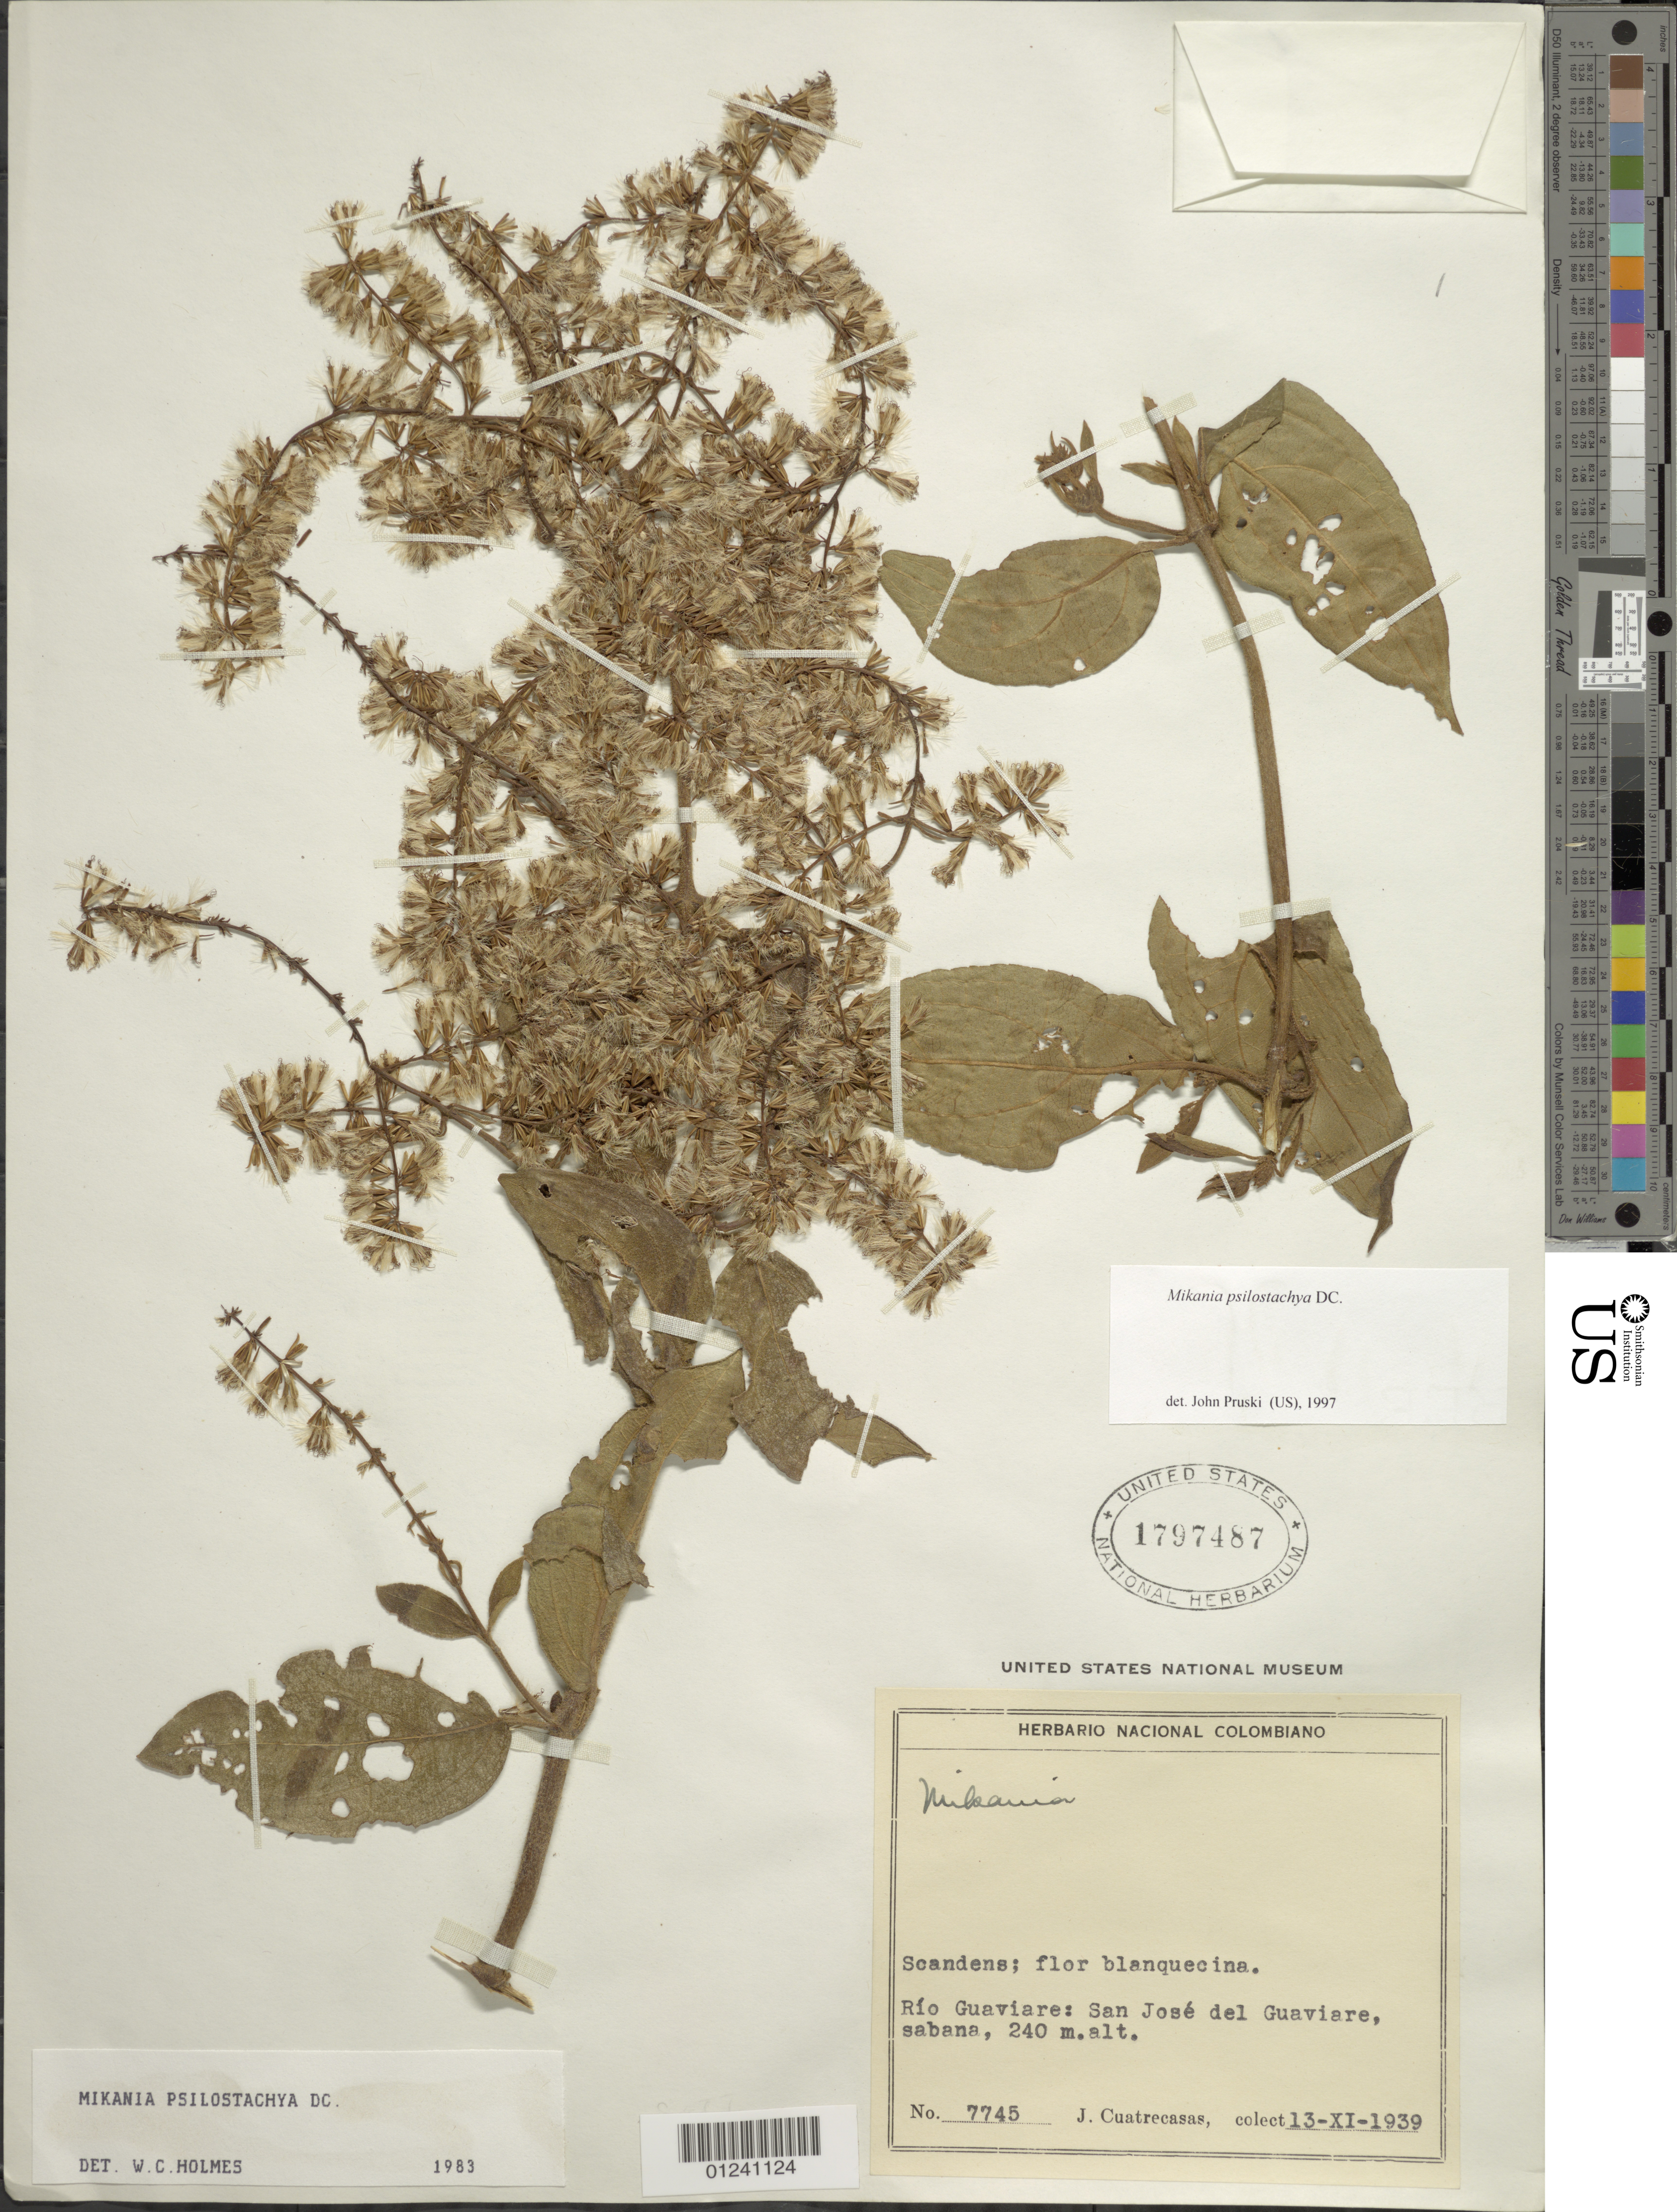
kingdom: Plantae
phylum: Tracheophyta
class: Magnoliopsida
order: Asterales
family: Asteraceae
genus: Mikania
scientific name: Mikania psilostachya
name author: DC.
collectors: J. Cuatrecasas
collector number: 7745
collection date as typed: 13 Nov 1939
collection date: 1939-11-13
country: Colombia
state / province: Guaviare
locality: Rio Guaviare; San Jose del Guaviare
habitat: sabana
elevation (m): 240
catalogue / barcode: US 1797487